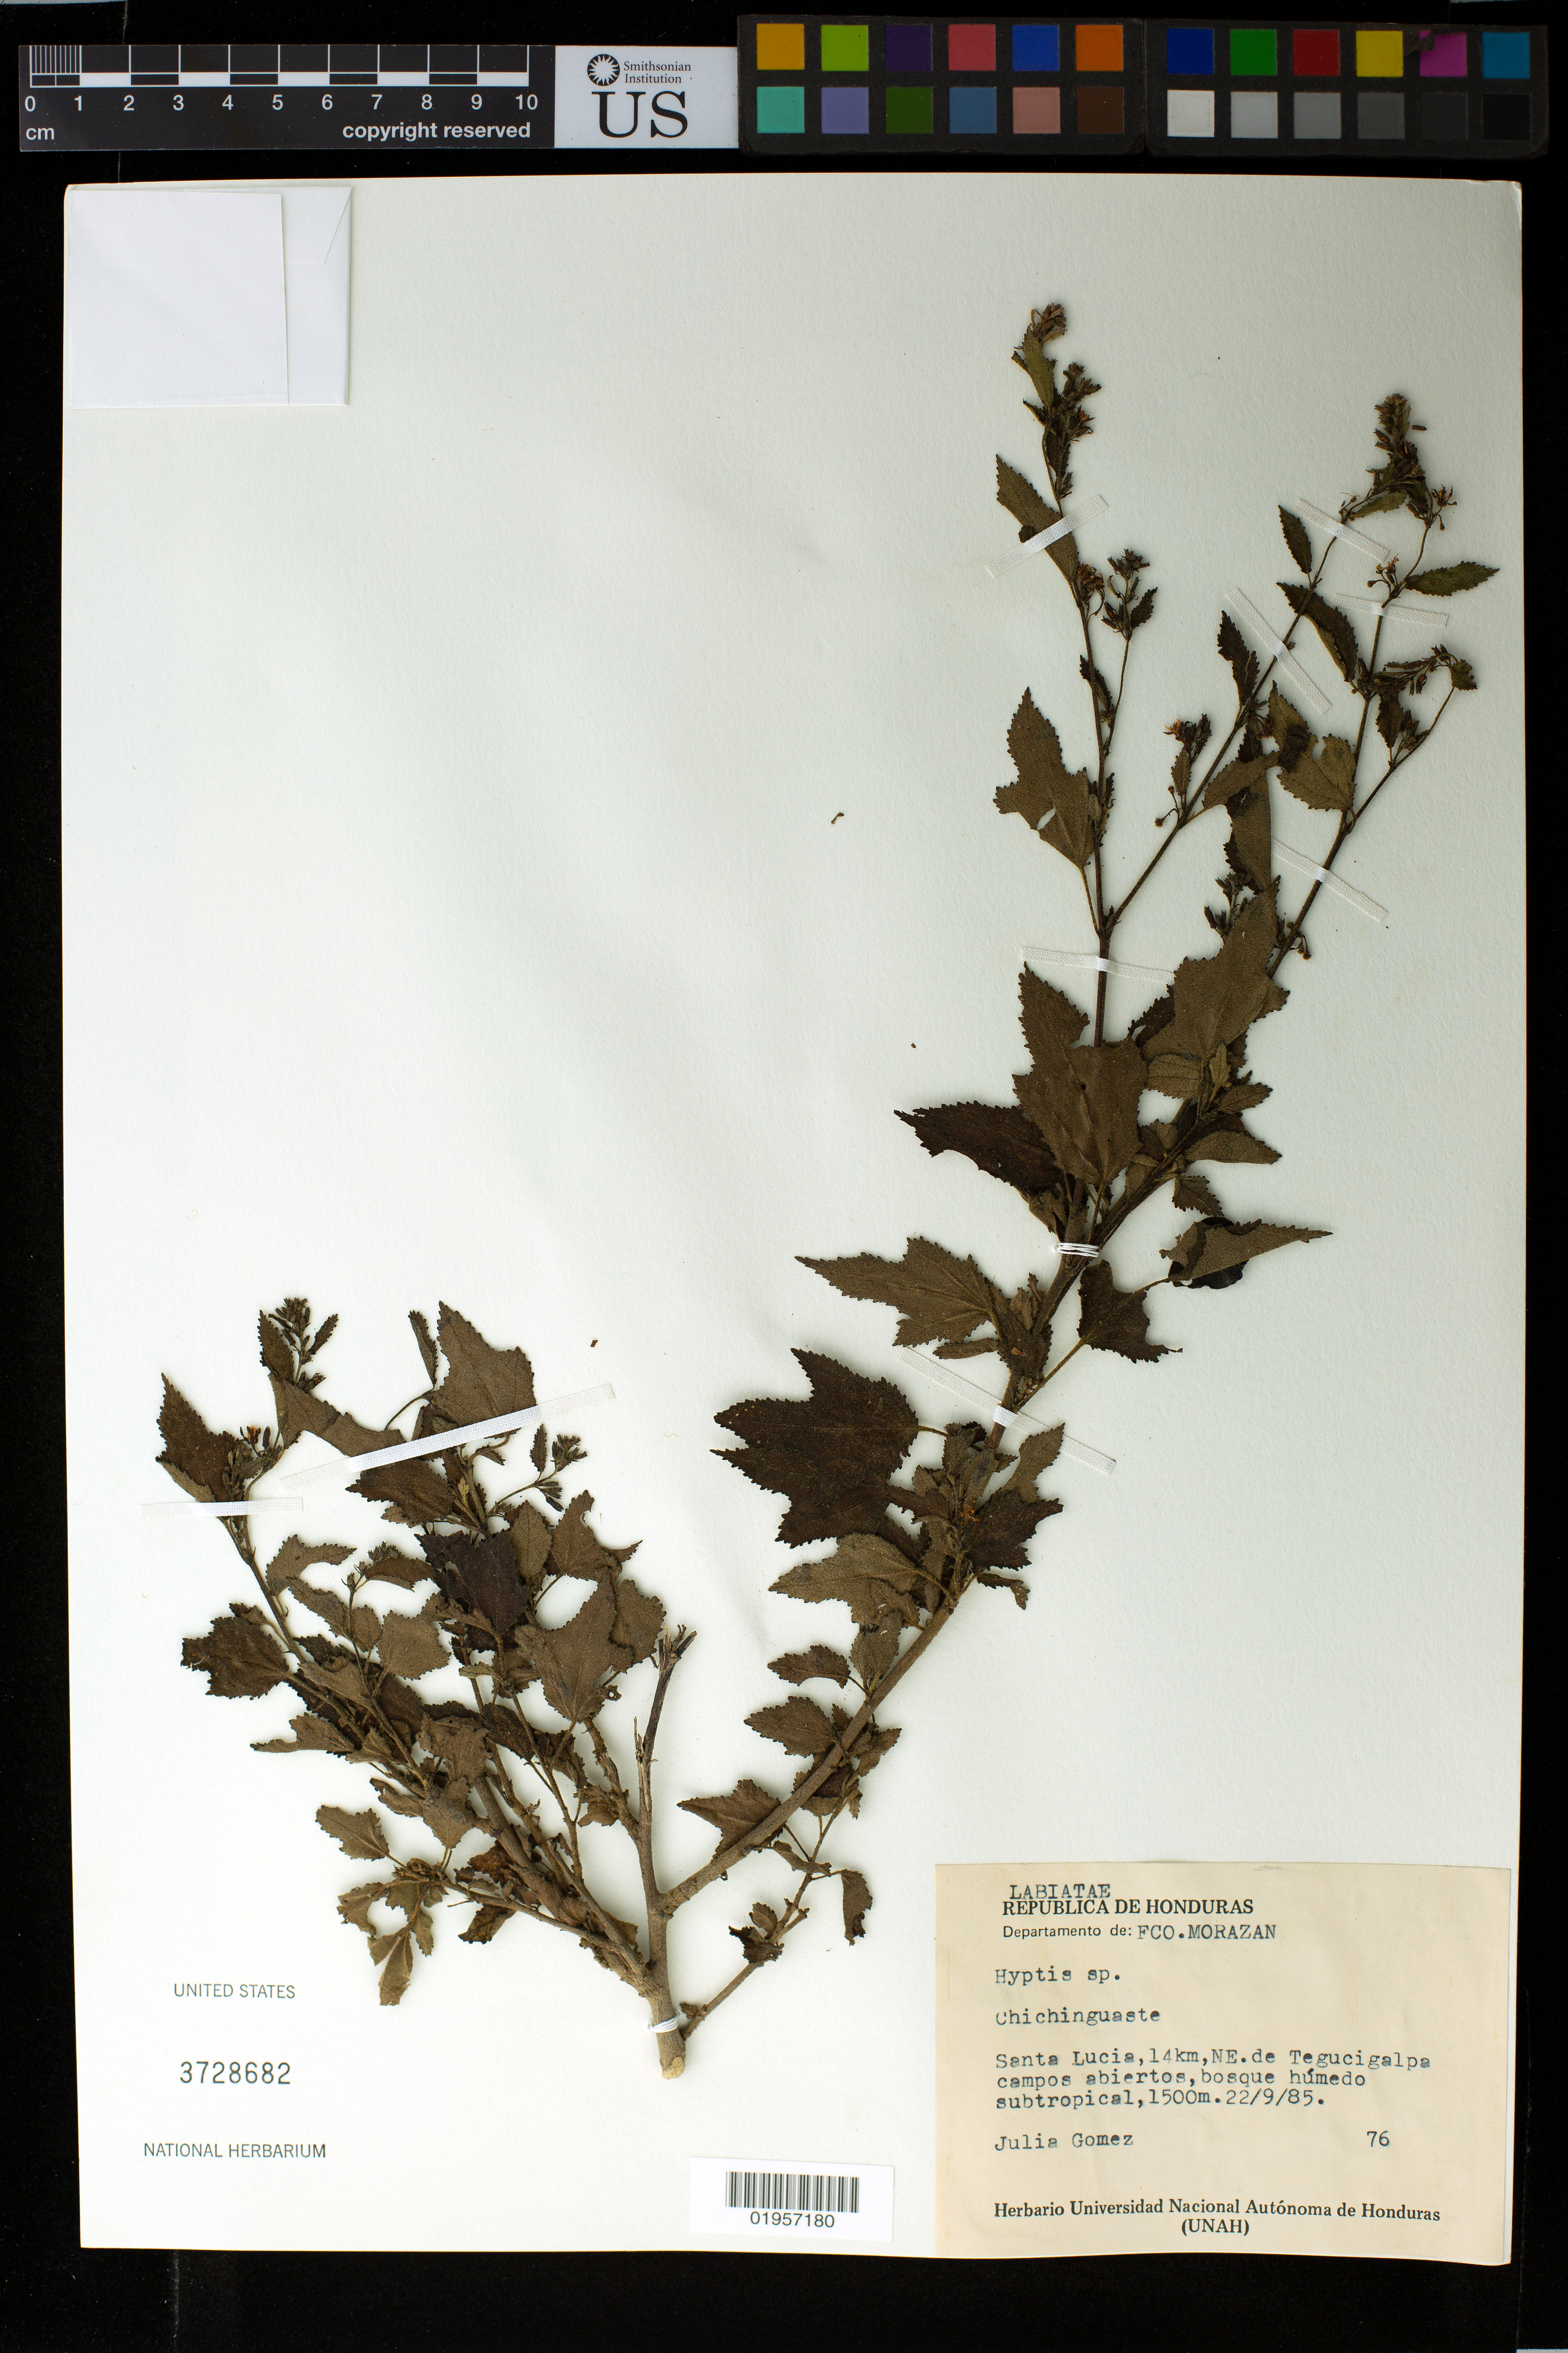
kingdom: Plantae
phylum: Tracheophyta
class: Magnoliopsida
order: Malvales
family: Malvaceae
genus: Triumfetta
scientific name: Triumfetta semitriloba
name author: Jacq.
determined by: Strong, Mark T., (BOT), Smithsonian Institution - National Museum of Natural History (UNITED STATES)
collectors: J. Gomez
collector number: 76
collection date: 1985-09-22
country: Honduras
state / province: Fco. Morazán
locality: Santa Lucia, 14 km NE de Tegucigalpa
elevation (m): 1500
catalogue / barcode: US 3728682